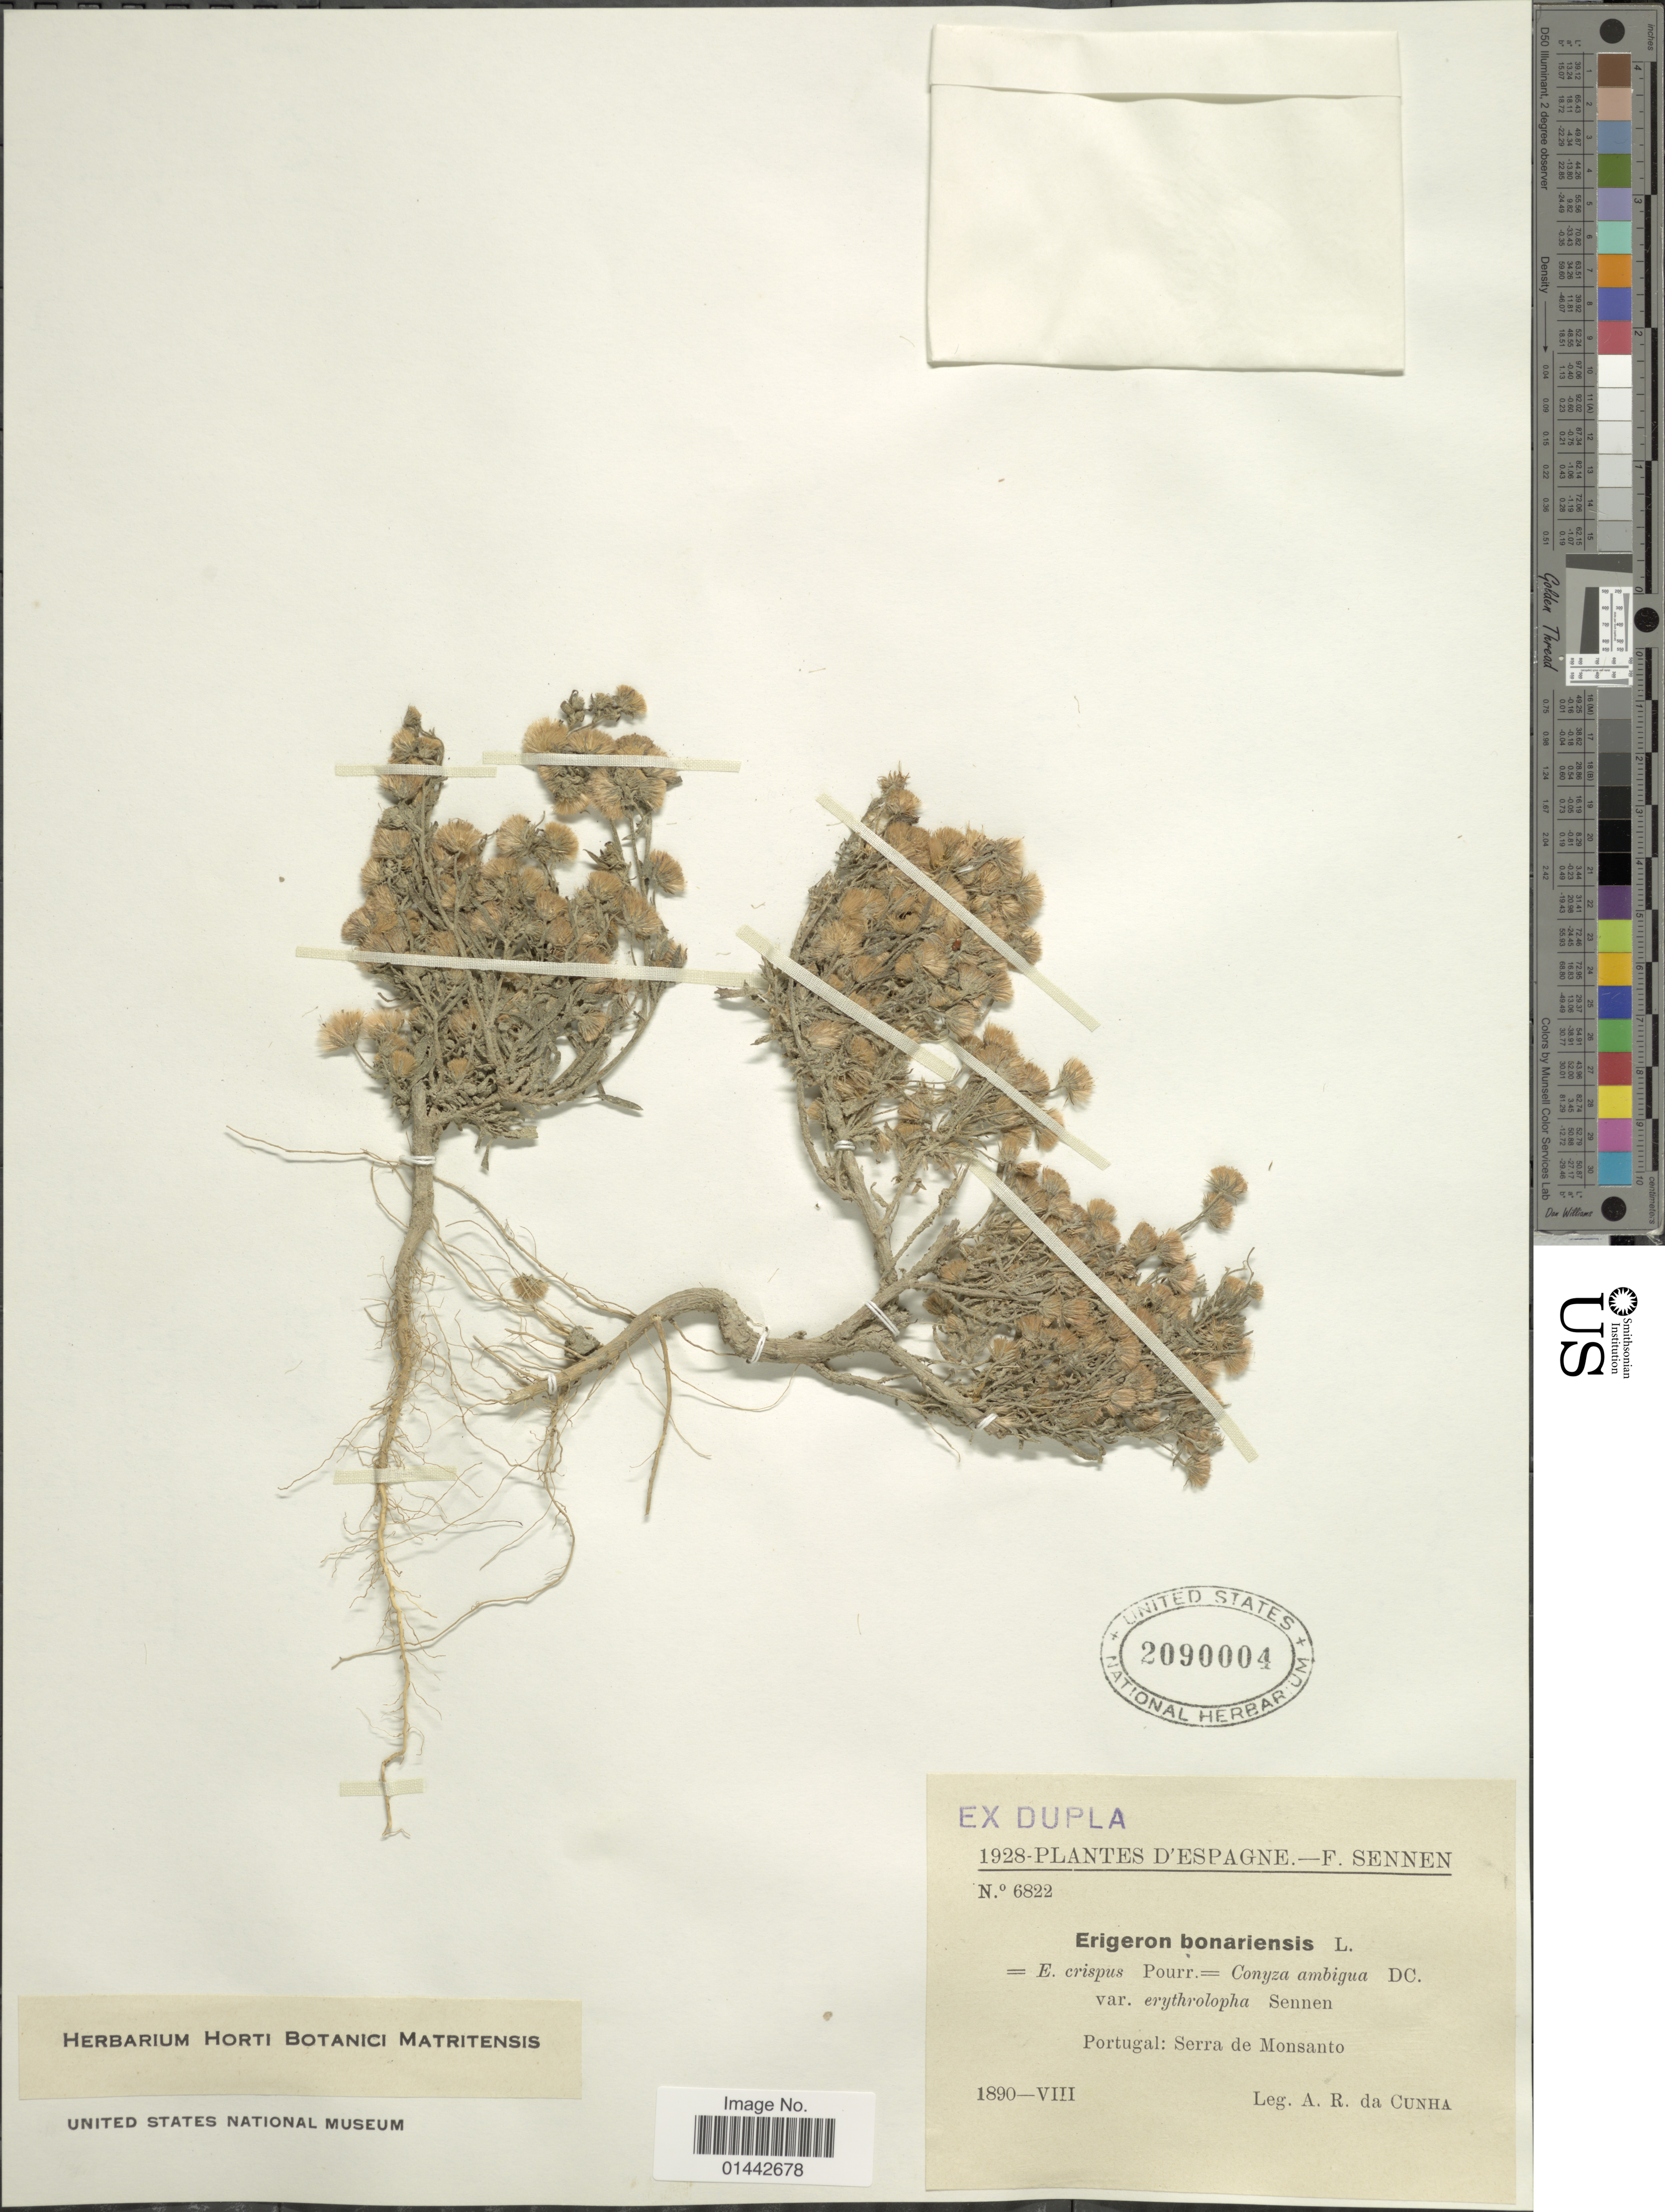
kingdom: Plantae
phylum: Tracheophyta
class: Magnoliopsida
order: Asterales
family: Asteraceae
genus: Erigeron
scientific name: Erigeron bonariensis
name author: L.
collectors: A. Da Cunha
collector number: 6822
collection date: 1890-08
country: Portugal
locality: Serra de Monsanto.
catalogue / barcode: US 2090004